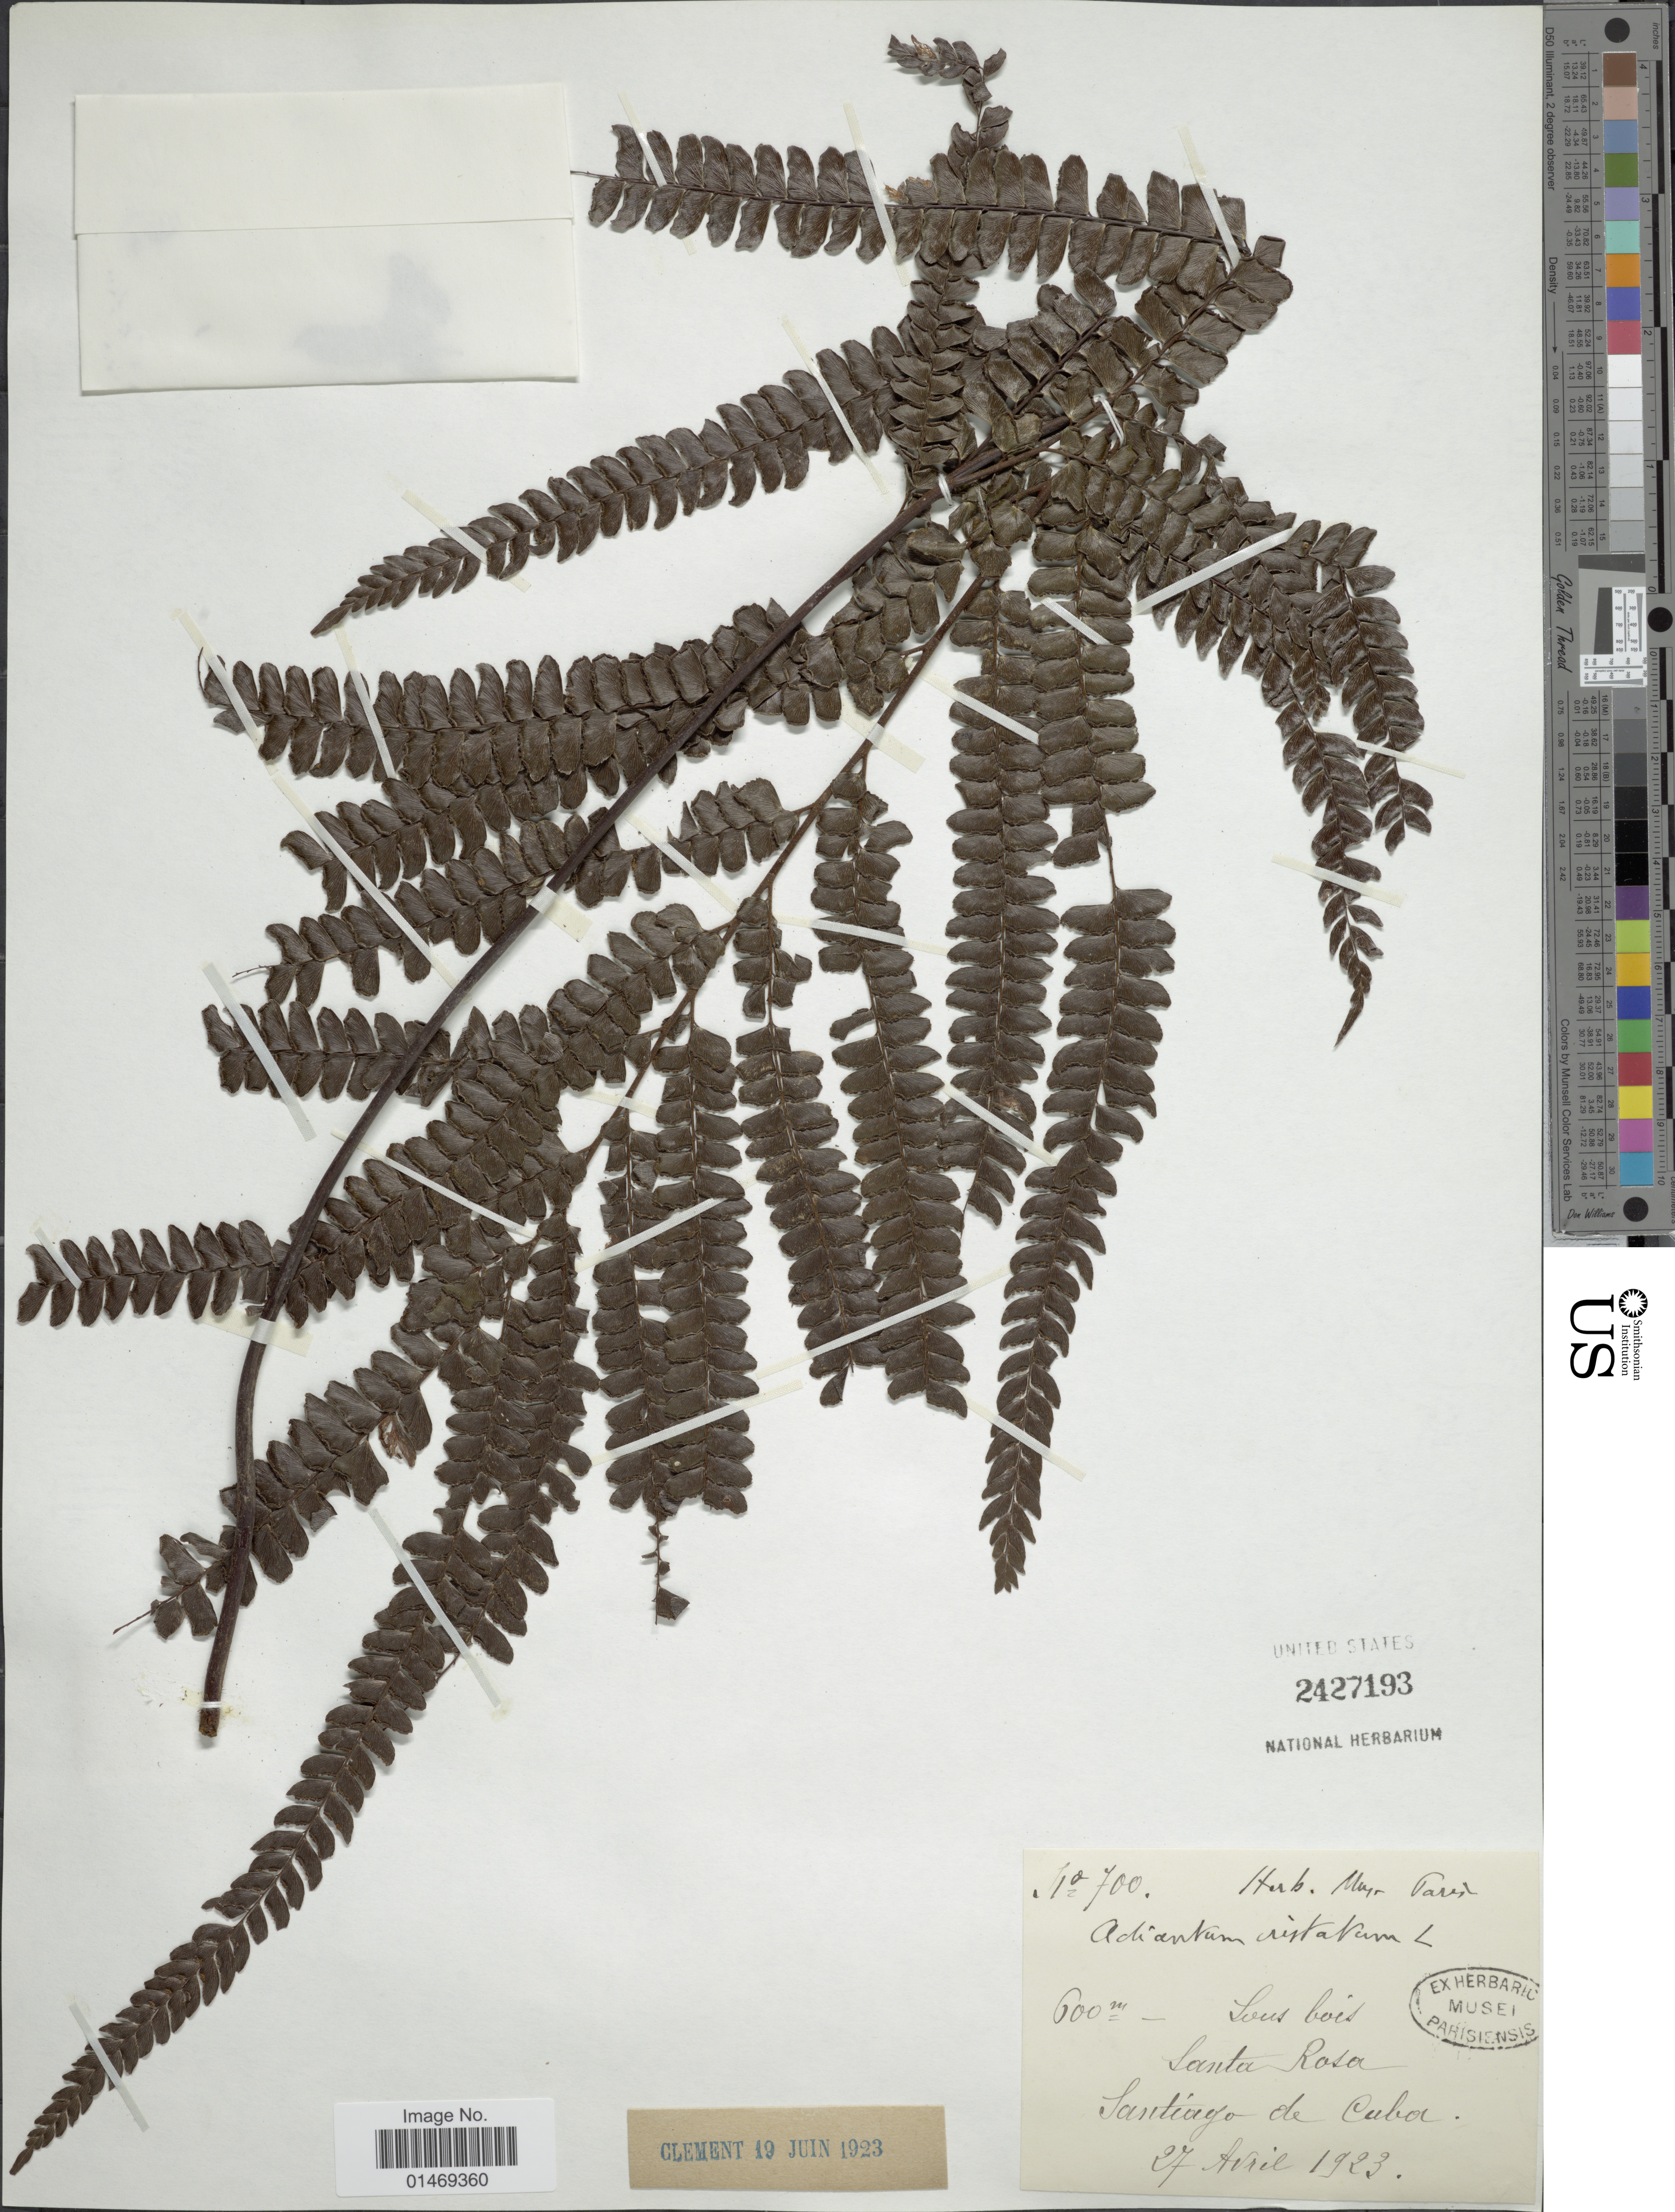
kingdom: Plantae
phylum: Tracheophyta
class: Polypodiopsida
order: Polypodiales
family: Pteridaceae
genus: Adiantum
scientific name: Adiantum pyramidale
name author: (L.) Willd.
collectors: ex herb. Mus. Paris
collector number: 700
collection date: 1923-04-27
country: Cuba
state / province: Santiago de Cuba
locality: Santa Rosa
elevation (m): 600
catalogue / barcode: US 2427193